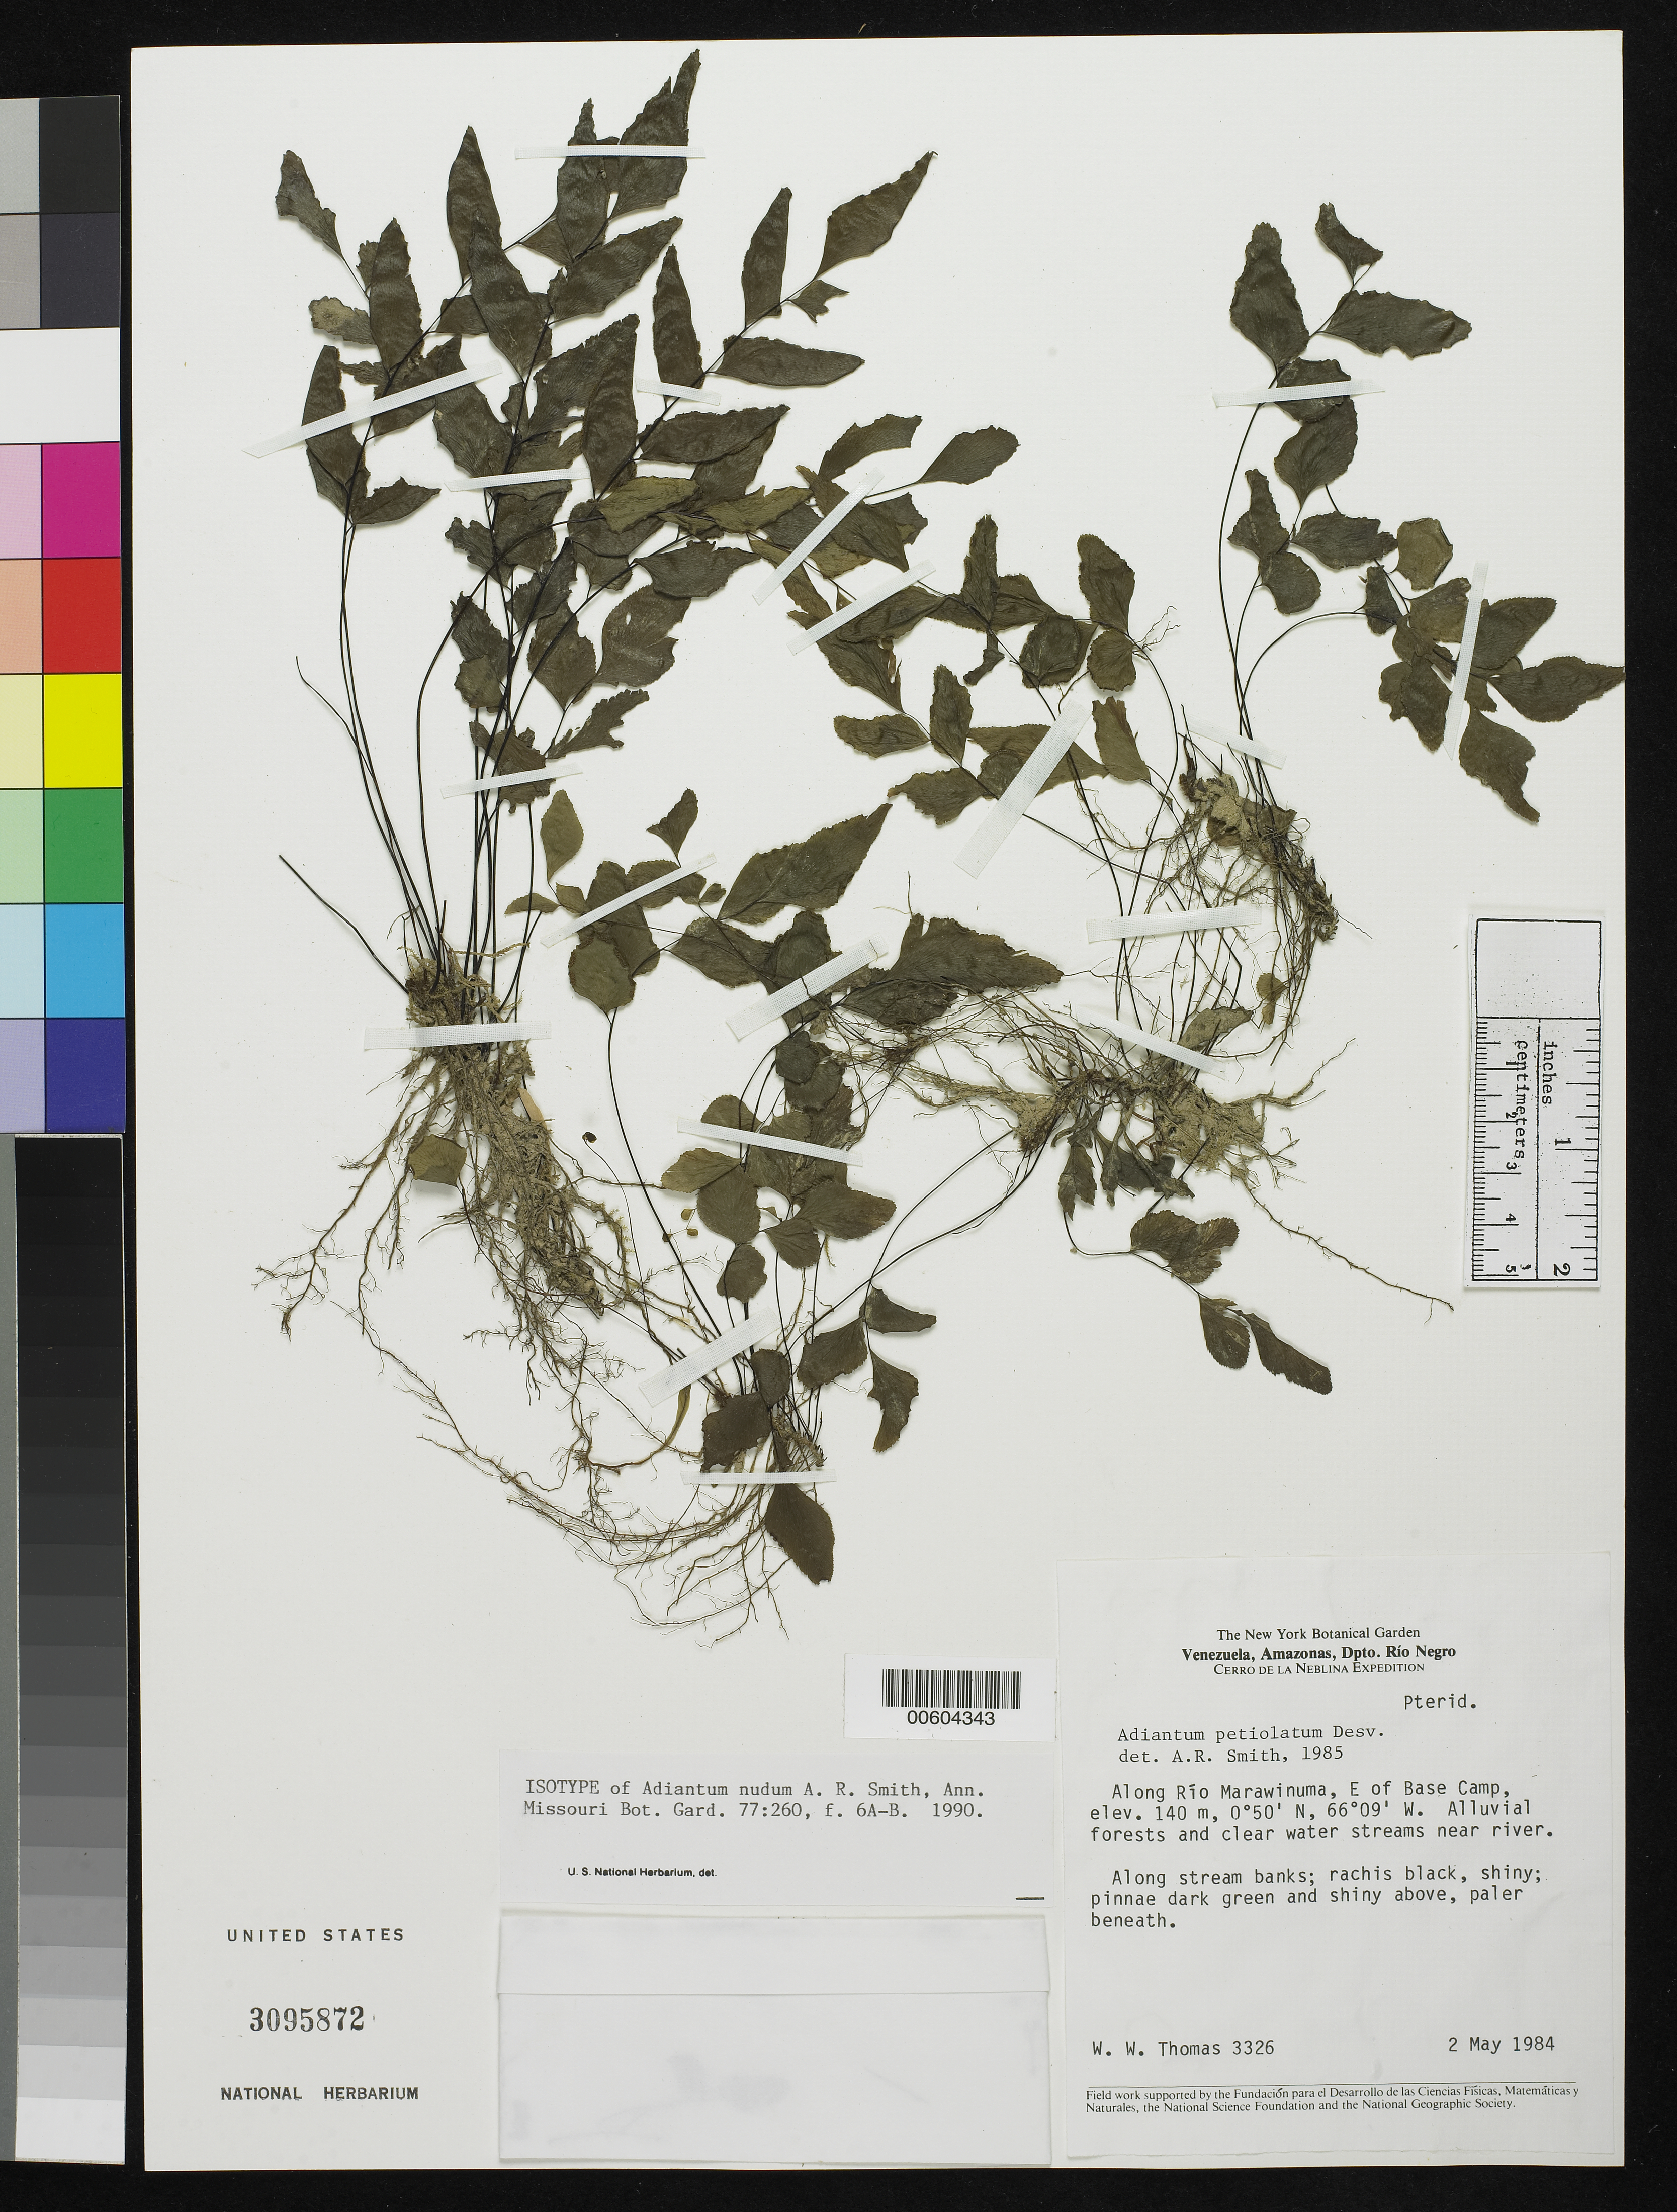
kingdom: Plantae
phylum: Tracheophyta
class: Polypodiopsida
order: Polypodiales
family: Pteridaceae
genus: Adiantum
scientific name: Adiantum nudum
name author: A.R. Sm.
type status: Isotype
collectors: W. W. Thomas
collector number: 3326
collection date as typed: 02 May 1984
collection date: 1984-05-02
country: Venezuela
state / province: Amazonas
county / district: Rio Negro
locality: Cerro de La Neblina, along Rio Marawinuma E of base camp.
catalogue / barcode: US 3095872